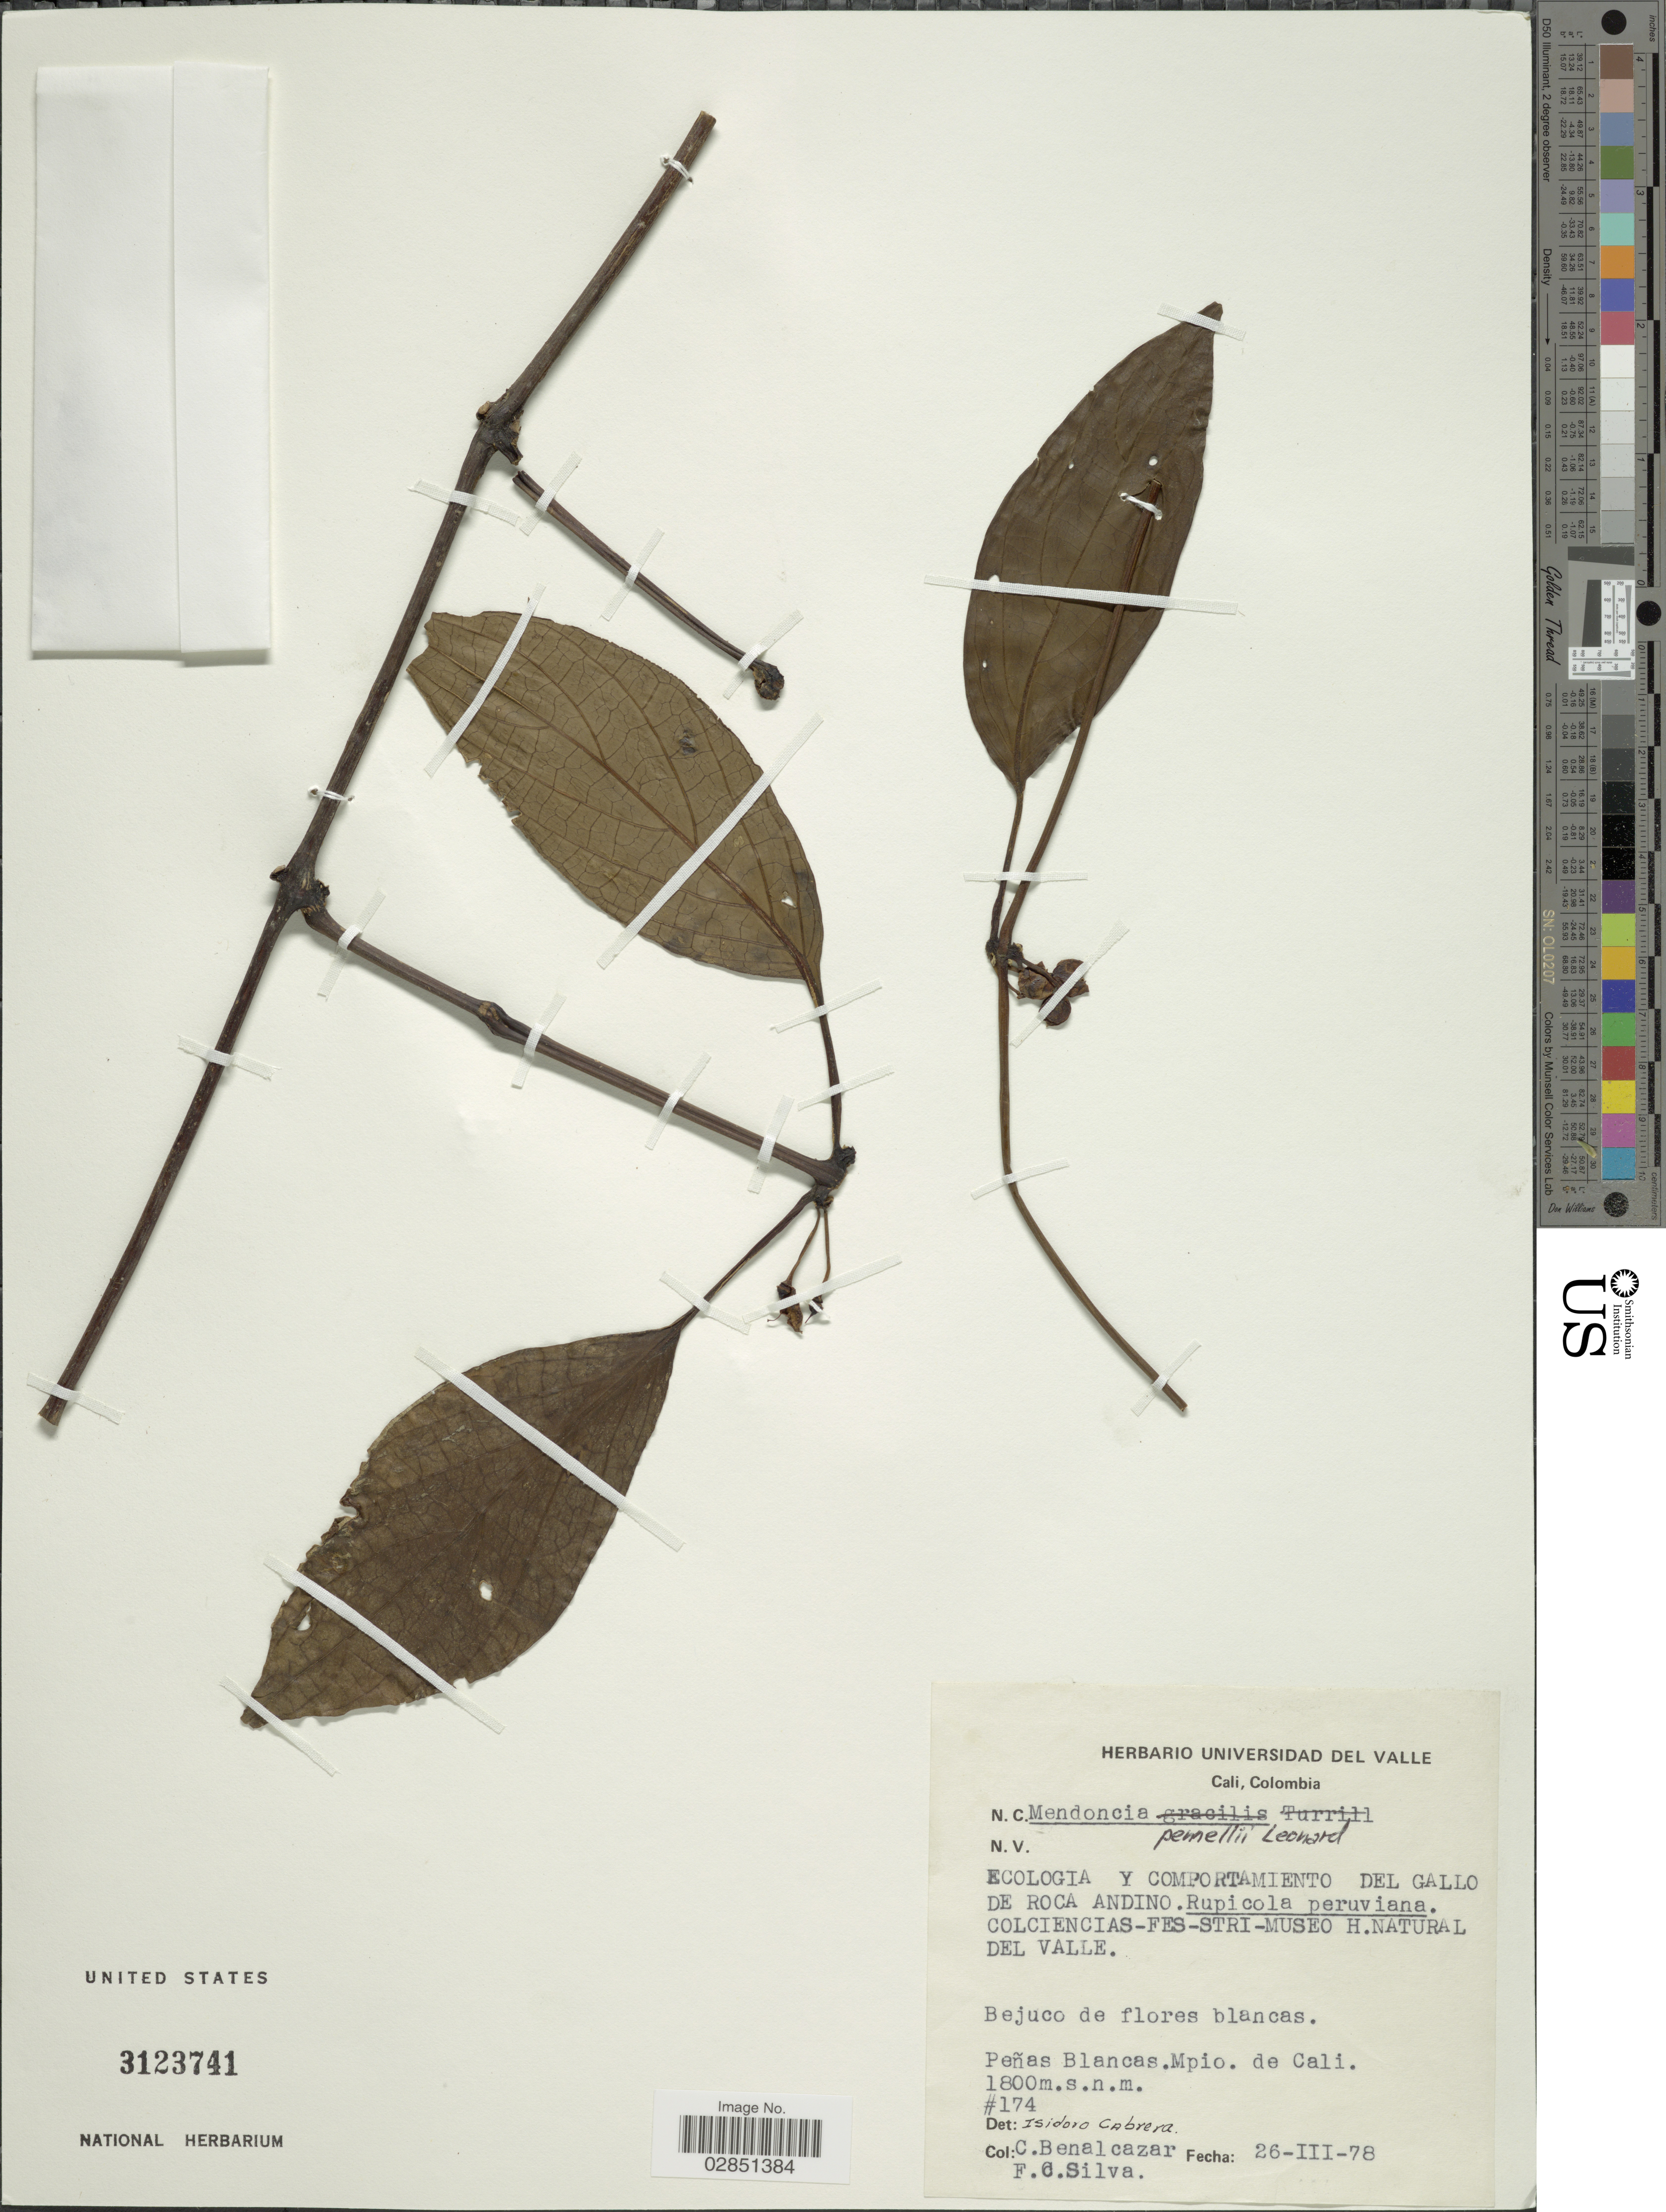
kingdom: Plantae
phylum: Tracheophyta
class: Magnoliopsida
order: Lamiales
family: Acanthaceae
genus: Mendoncia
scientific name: Mendoncia pennellii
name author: Leonard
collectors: C. Benalcazar & F. Chagas e Silva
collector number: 174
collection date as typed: Transcribed d/m/y: 26/3/78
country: Colombia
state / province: Valle del Cauca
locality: Peñas Blancas. Mpio. de Cali.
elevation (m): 1800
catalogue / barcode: US 3123741